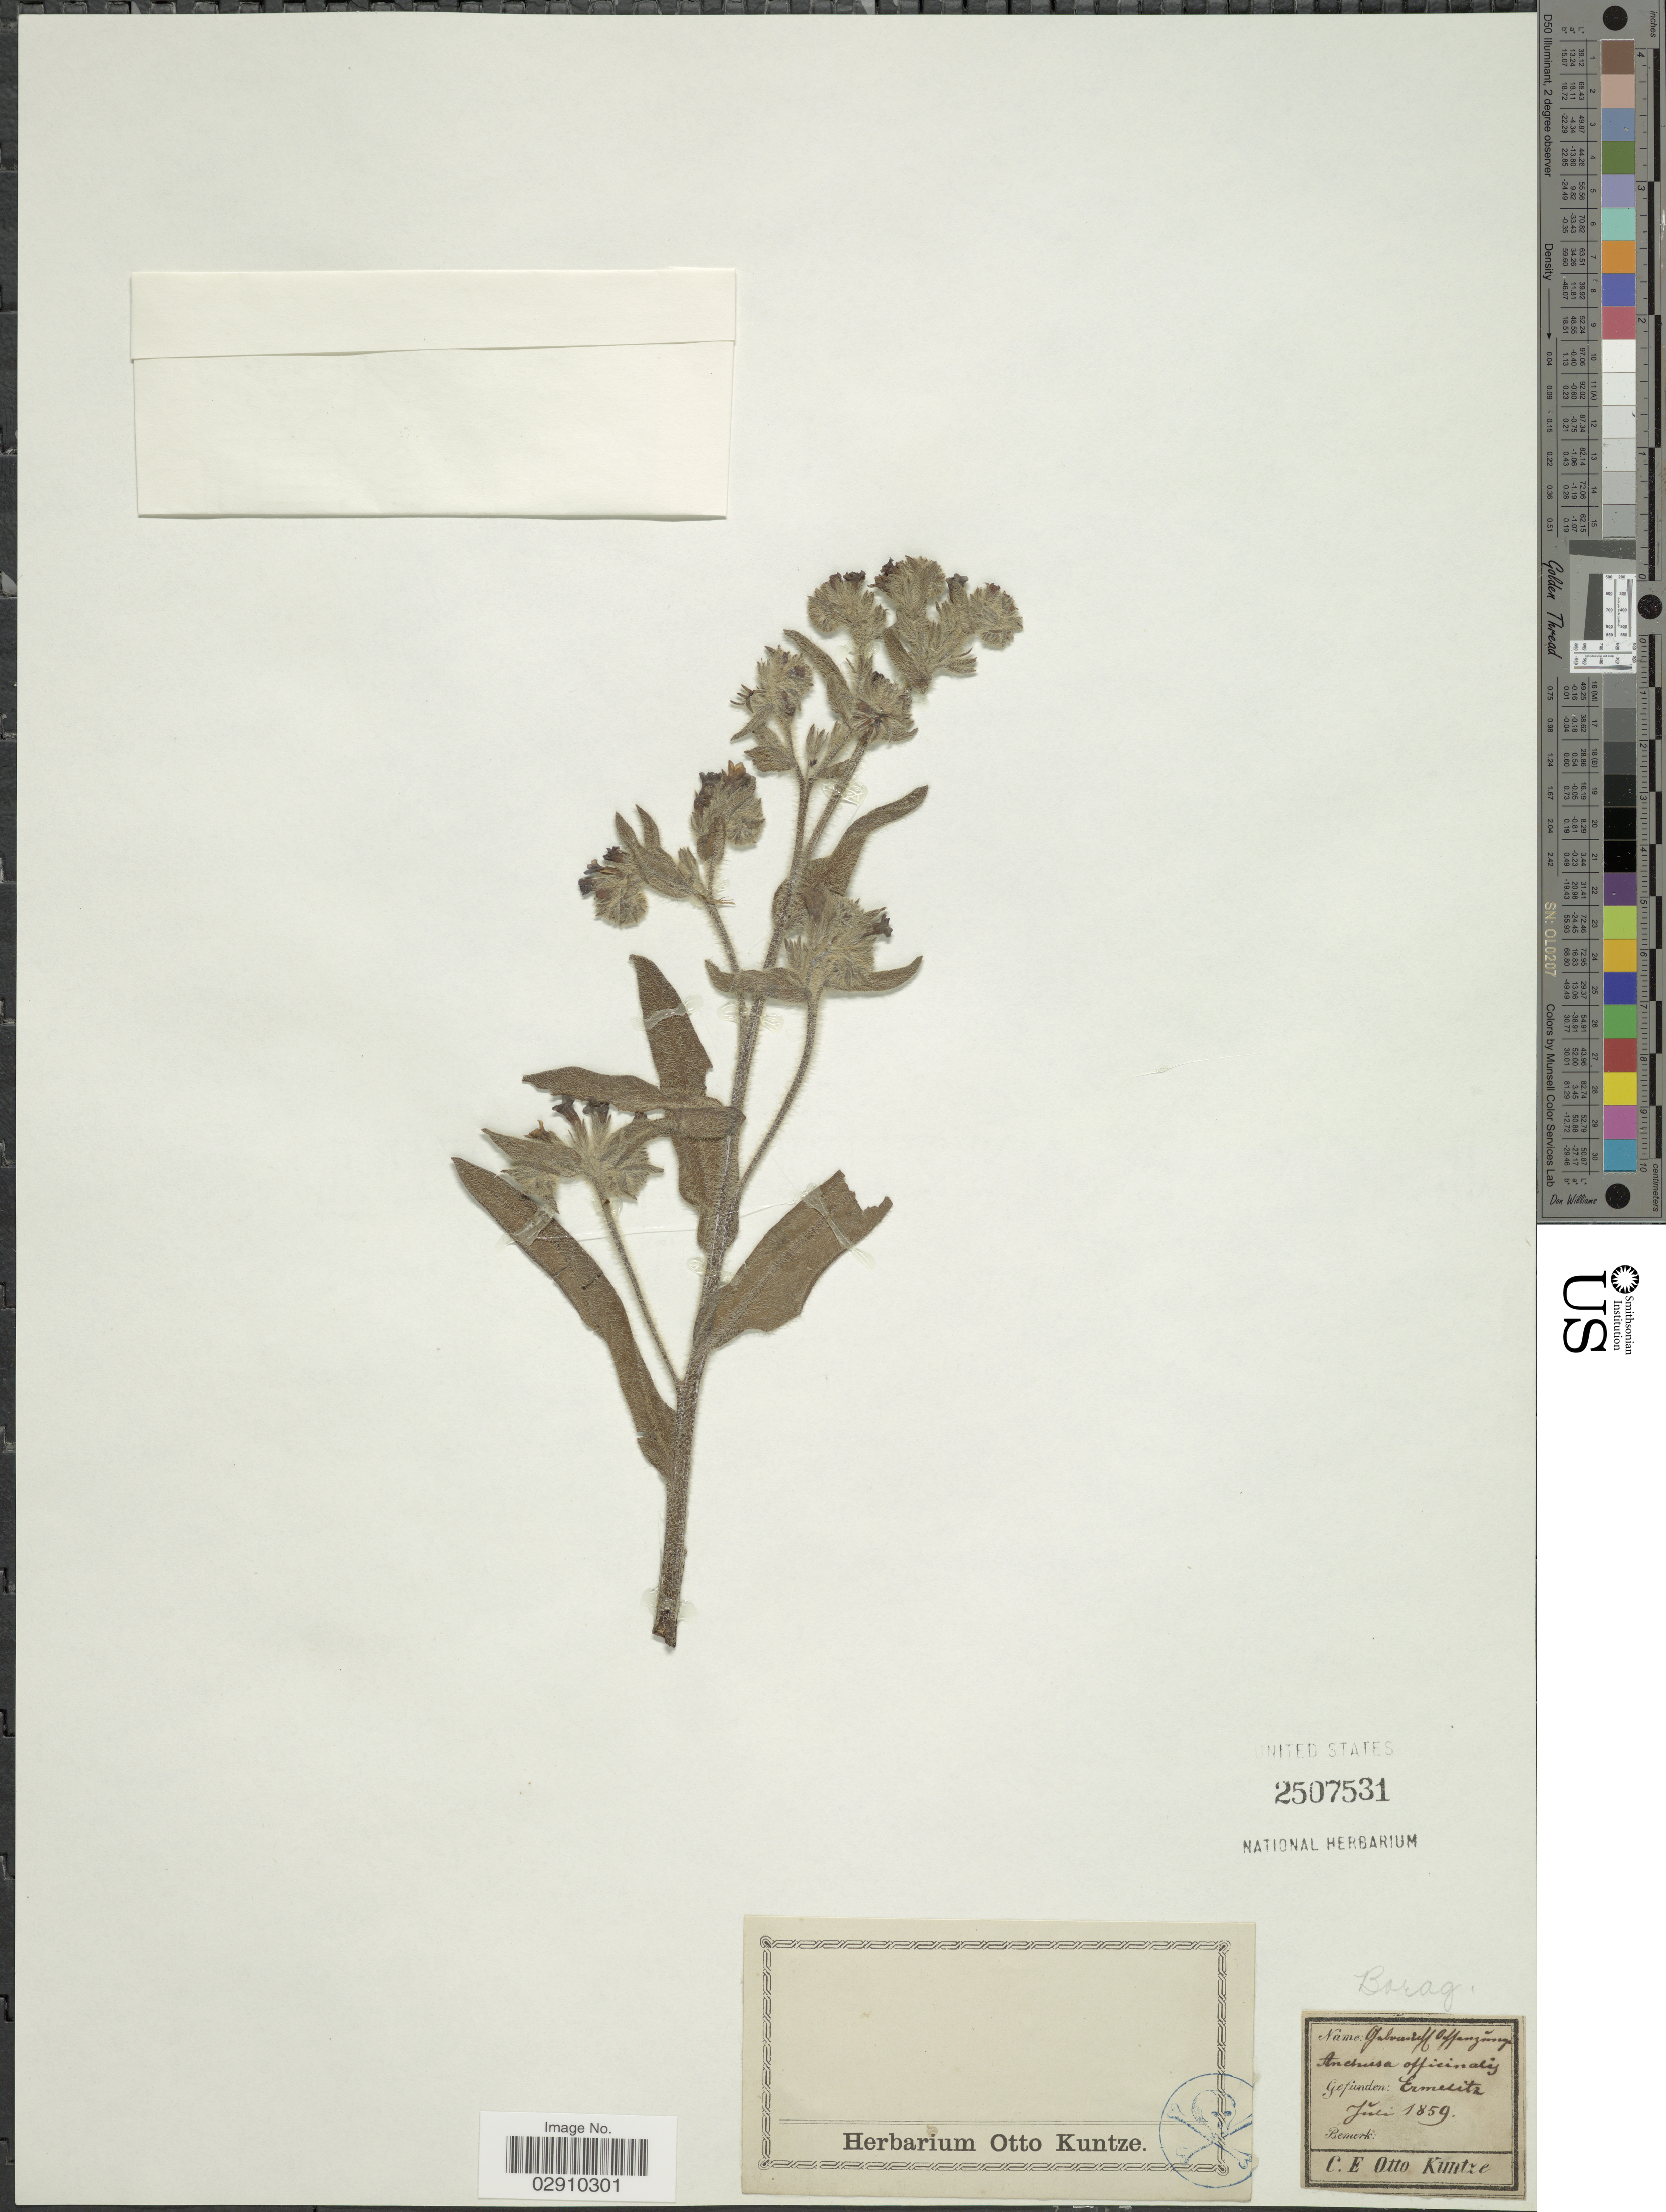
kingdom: Plantae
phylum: Tracheophyta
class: Magnoliopsida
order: Boraginales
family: Boraginaceae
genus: Anchusa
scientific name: Anchusa officinalis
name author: L.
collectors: C.E.O. Kuntze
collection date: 1859-07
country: Germany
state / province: Sachsen-Anhalt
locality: Ermelitz.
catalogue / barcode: US 2507531